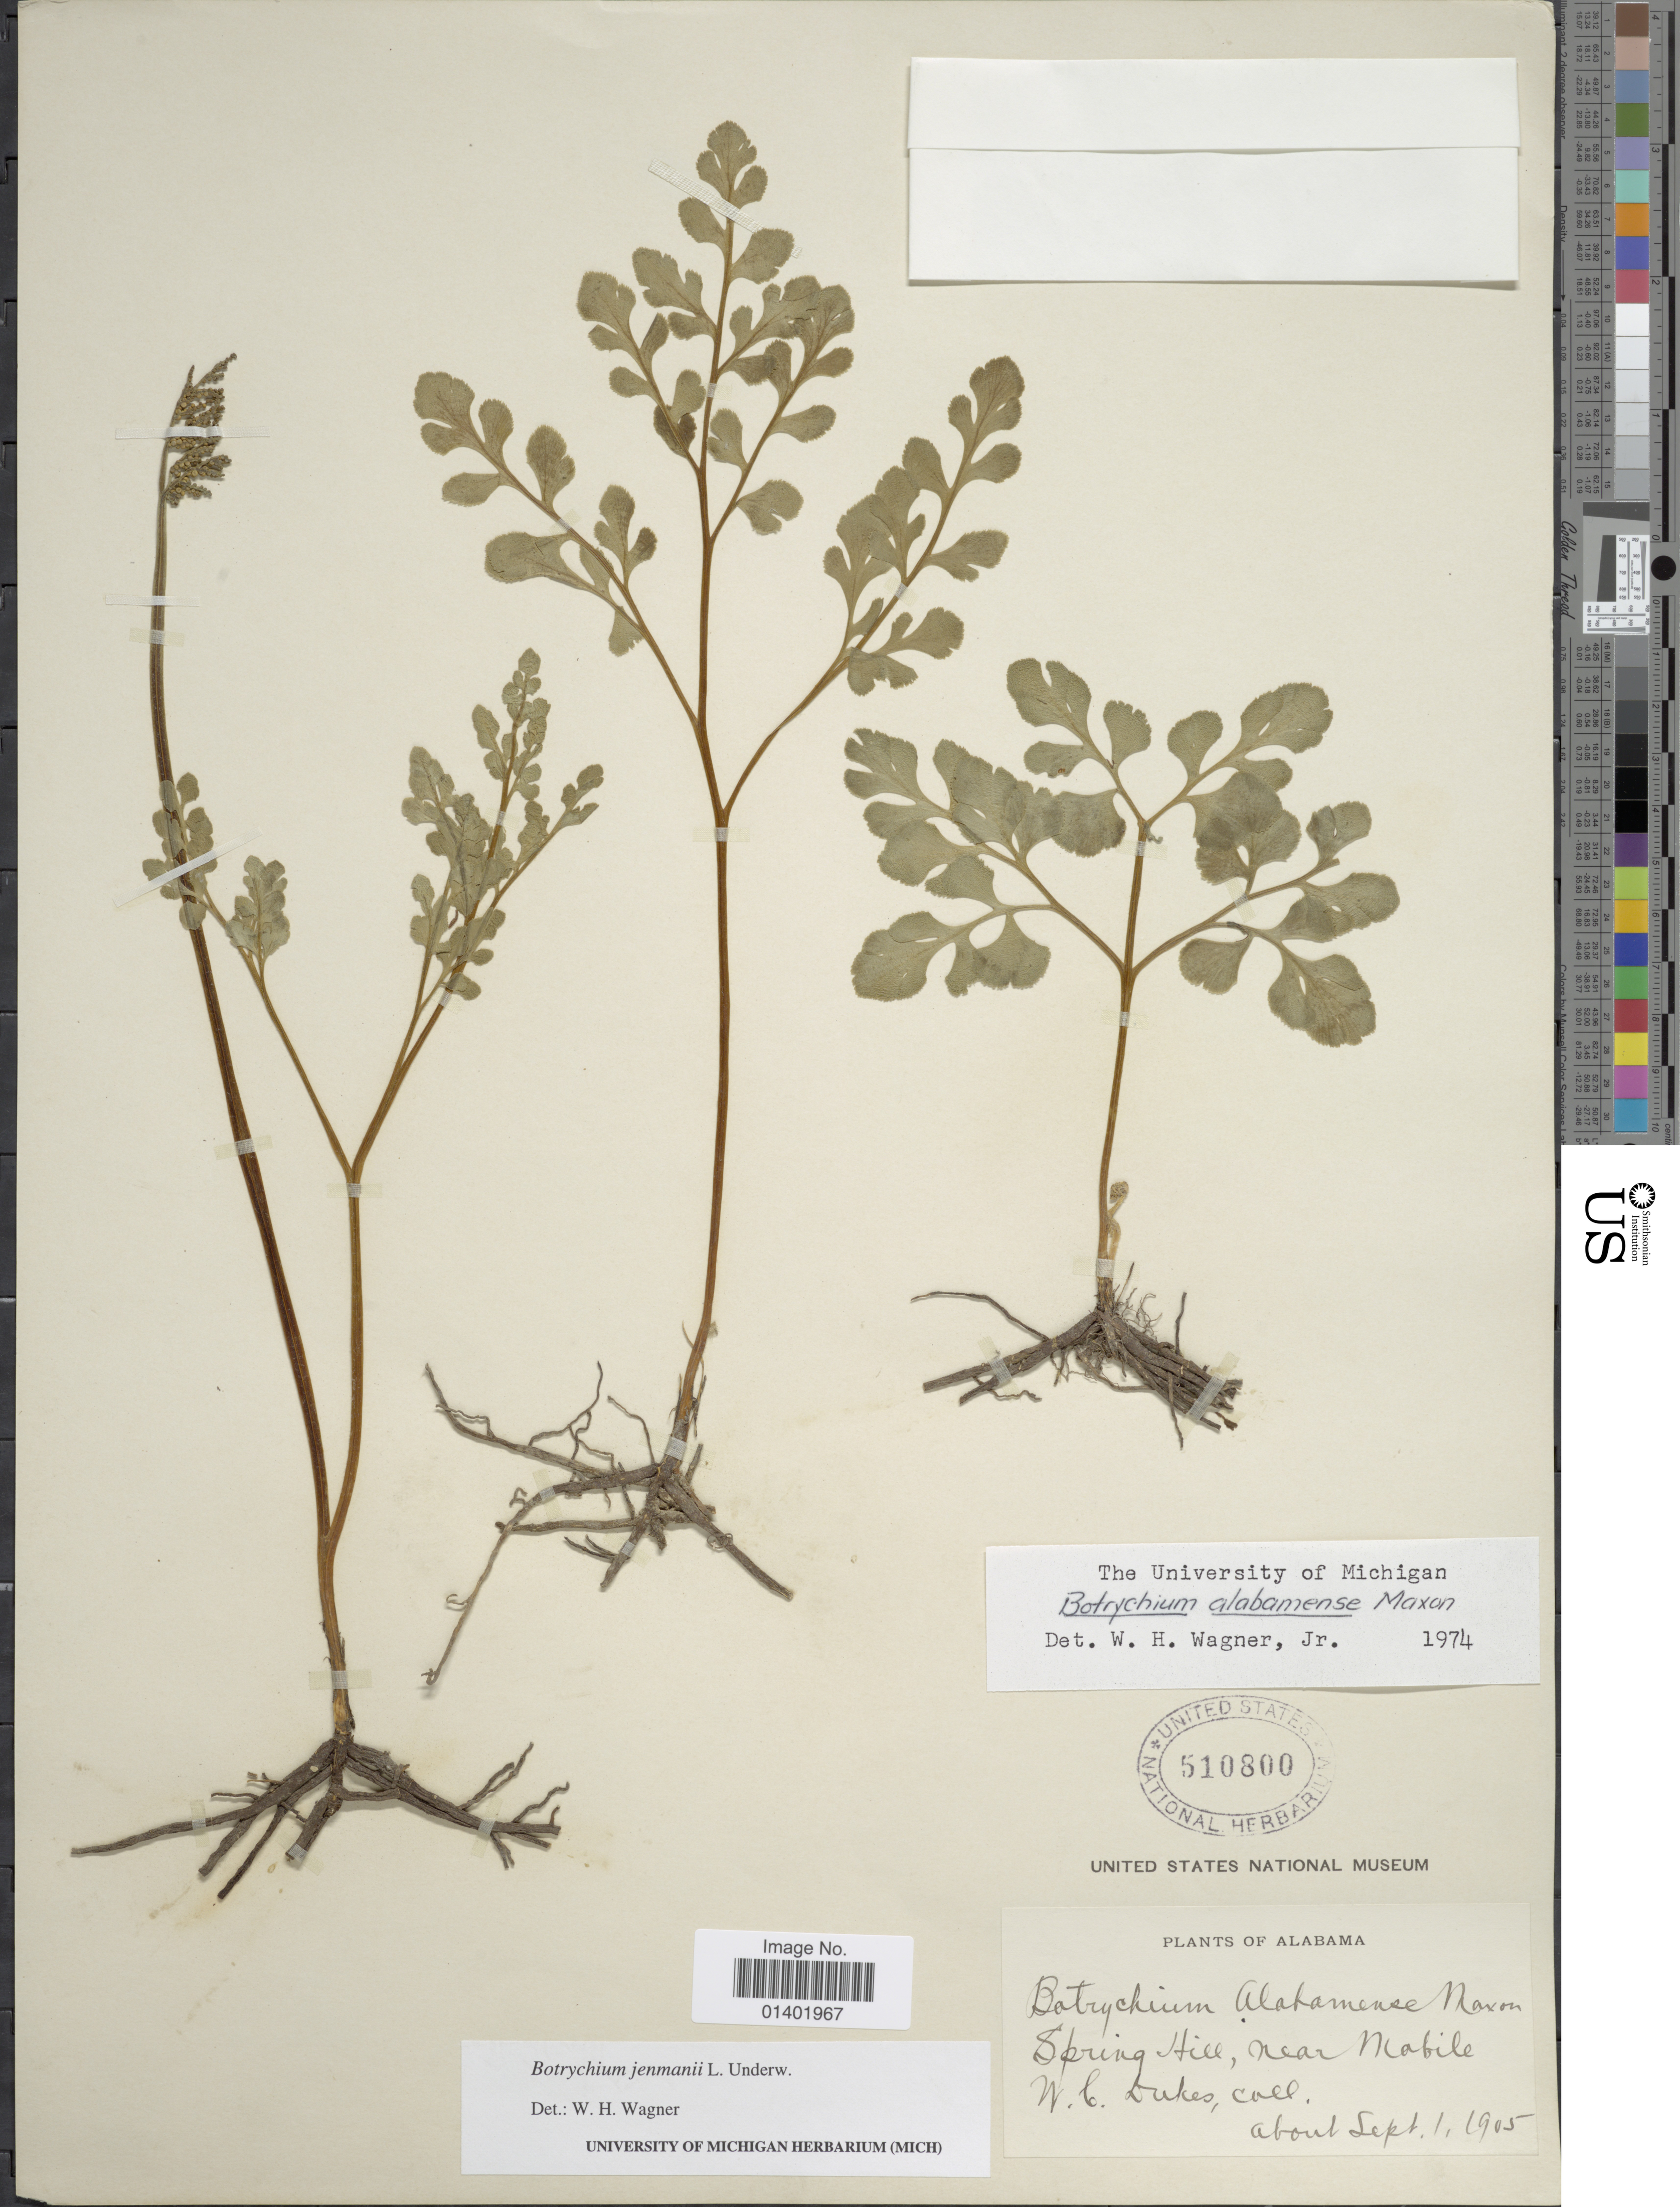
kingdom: Plantae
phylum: Tracheophyta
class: Polypodiopsida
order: Ophioglossales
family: Ophioglossaceae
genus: Botrychium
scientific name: Botrychium jenmanii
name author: Underw.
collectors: W. C. Dukes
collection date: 1905-09-01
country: United States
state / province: Alabama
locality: Spring Hill, near Mobile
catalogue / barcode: US 510800